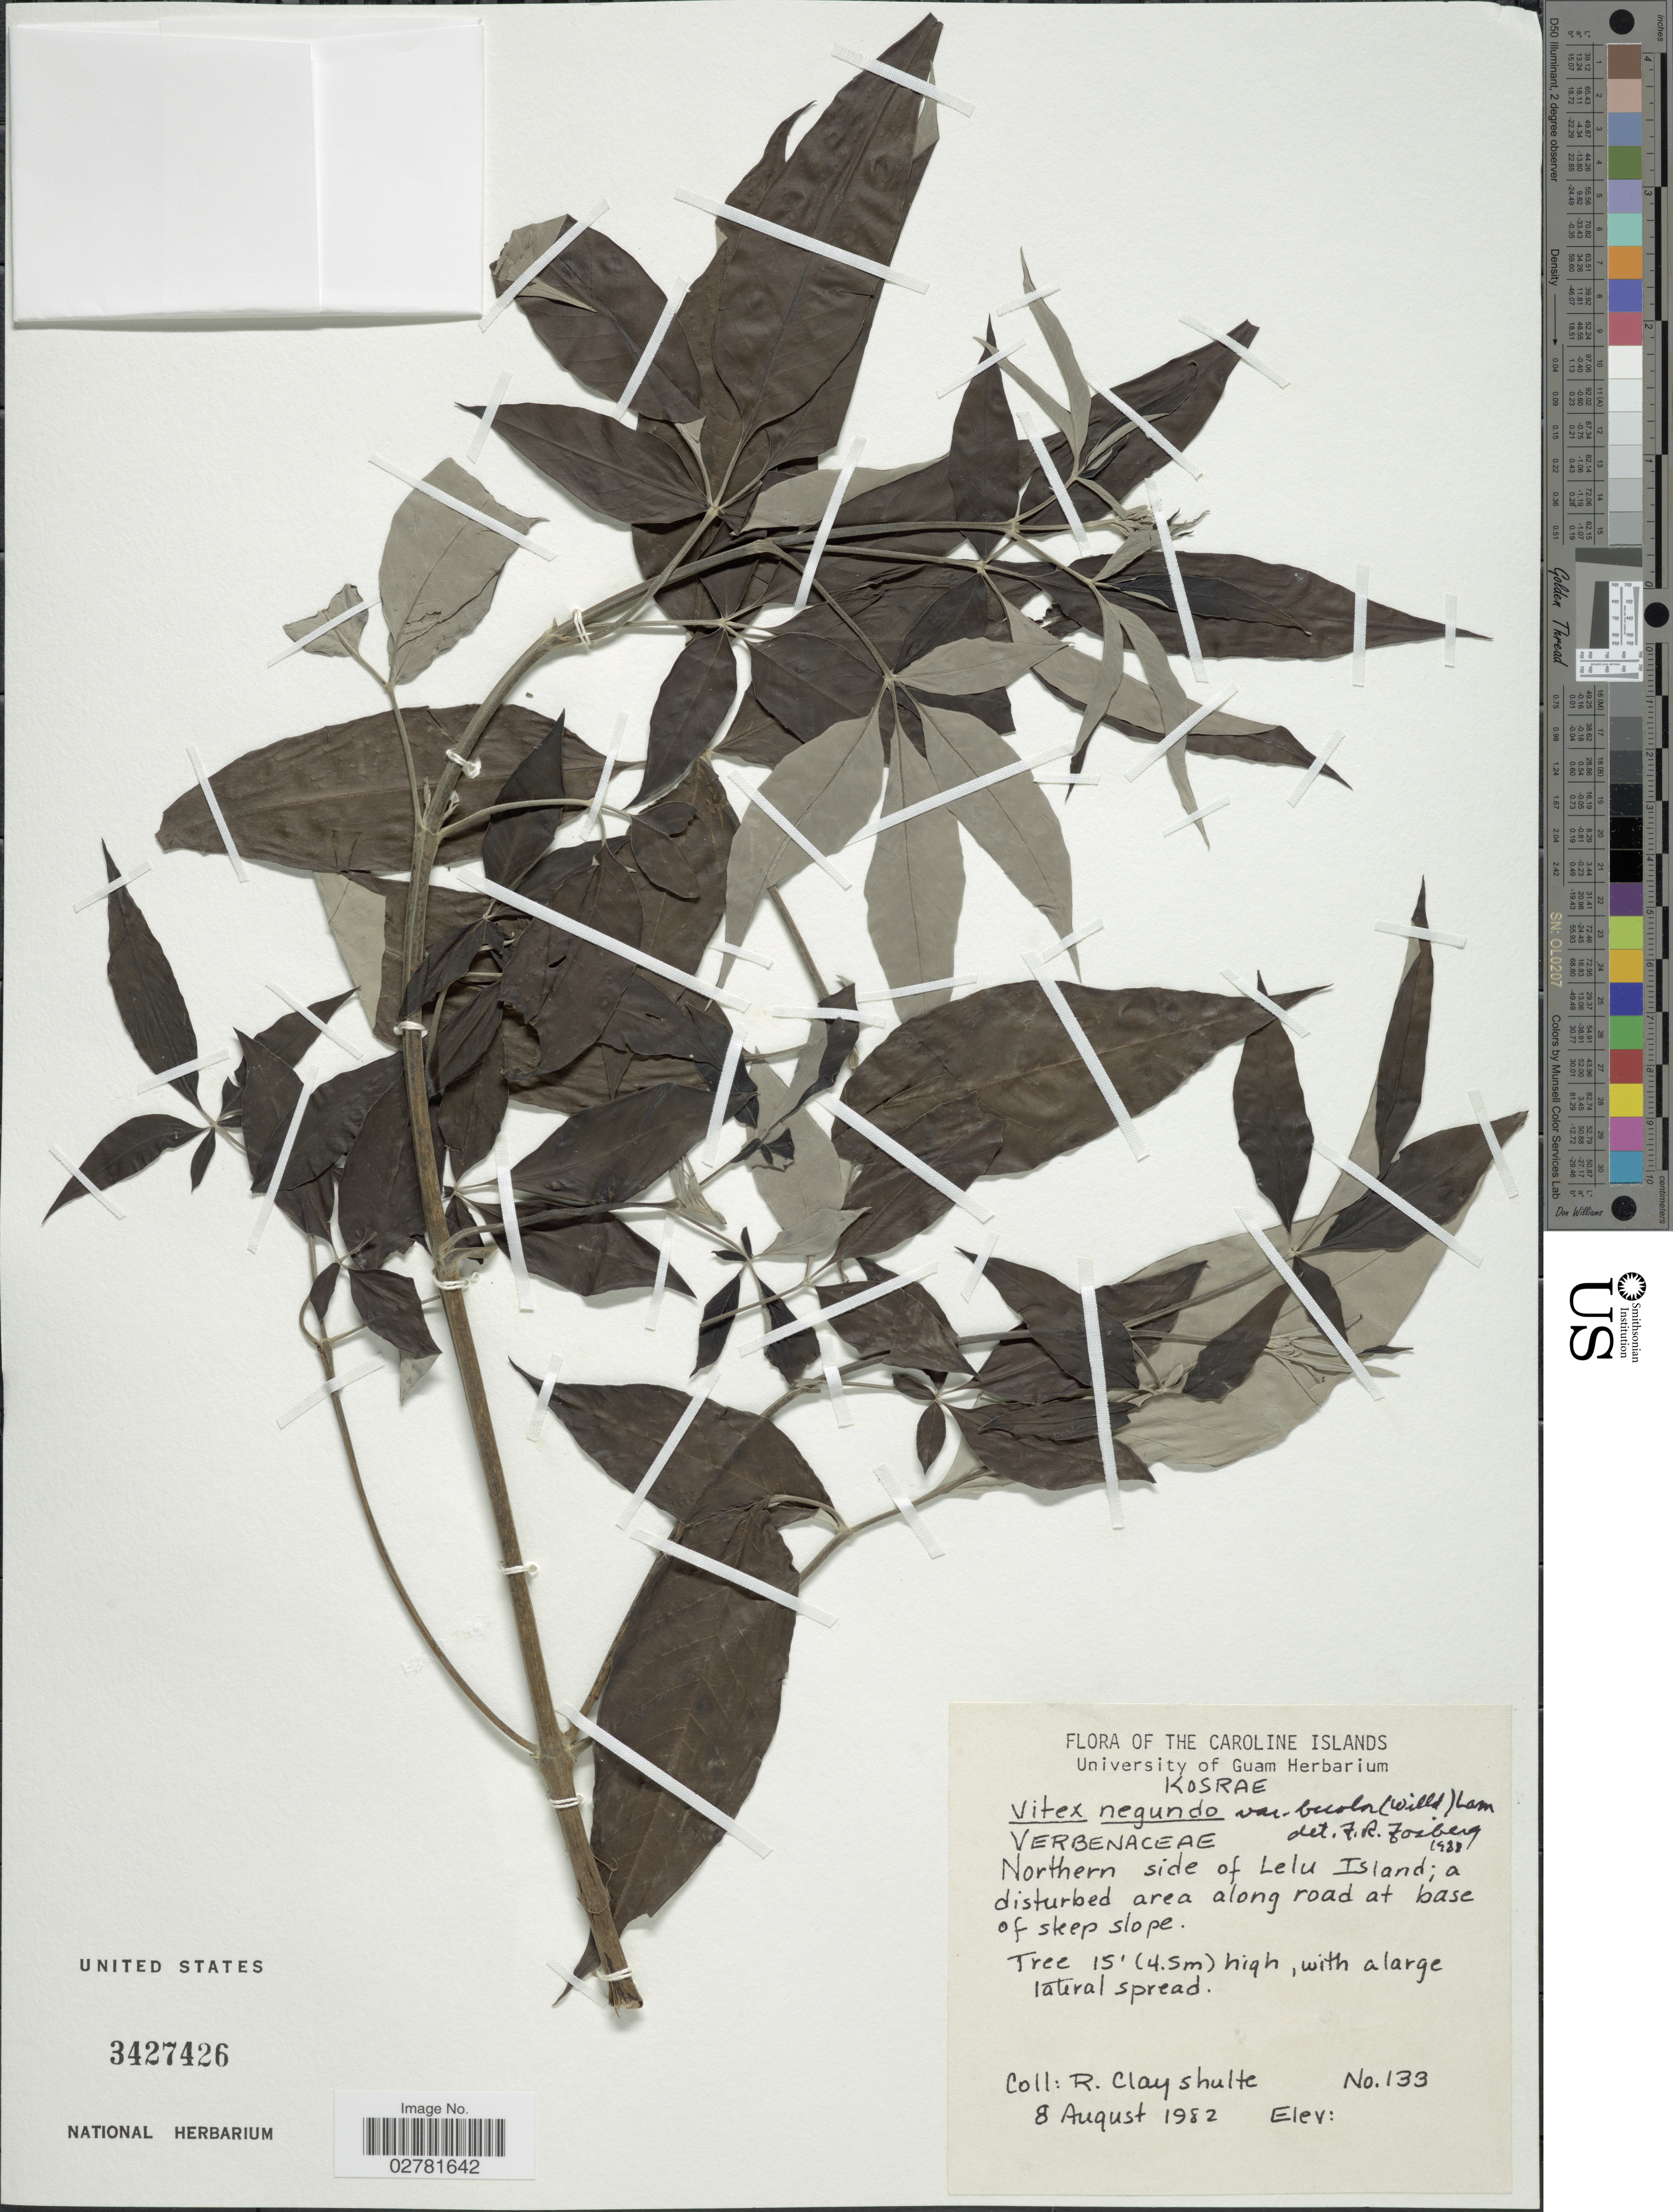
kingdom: Plantae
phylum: Tracheophyta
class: Magnoliopsida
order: Lamiales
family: Lamiaceae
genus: Vitex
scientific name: Vitex negundo var. bicolor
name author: (Willd.) H.J. Lam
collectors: R. Clayshulte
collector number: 133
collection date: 1982-08-08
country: Micronesia, Federated States of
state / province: Kosrae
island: Lelu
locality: The Caroline Islands. Northern side of Lelu Island.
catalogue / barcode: US 3427426